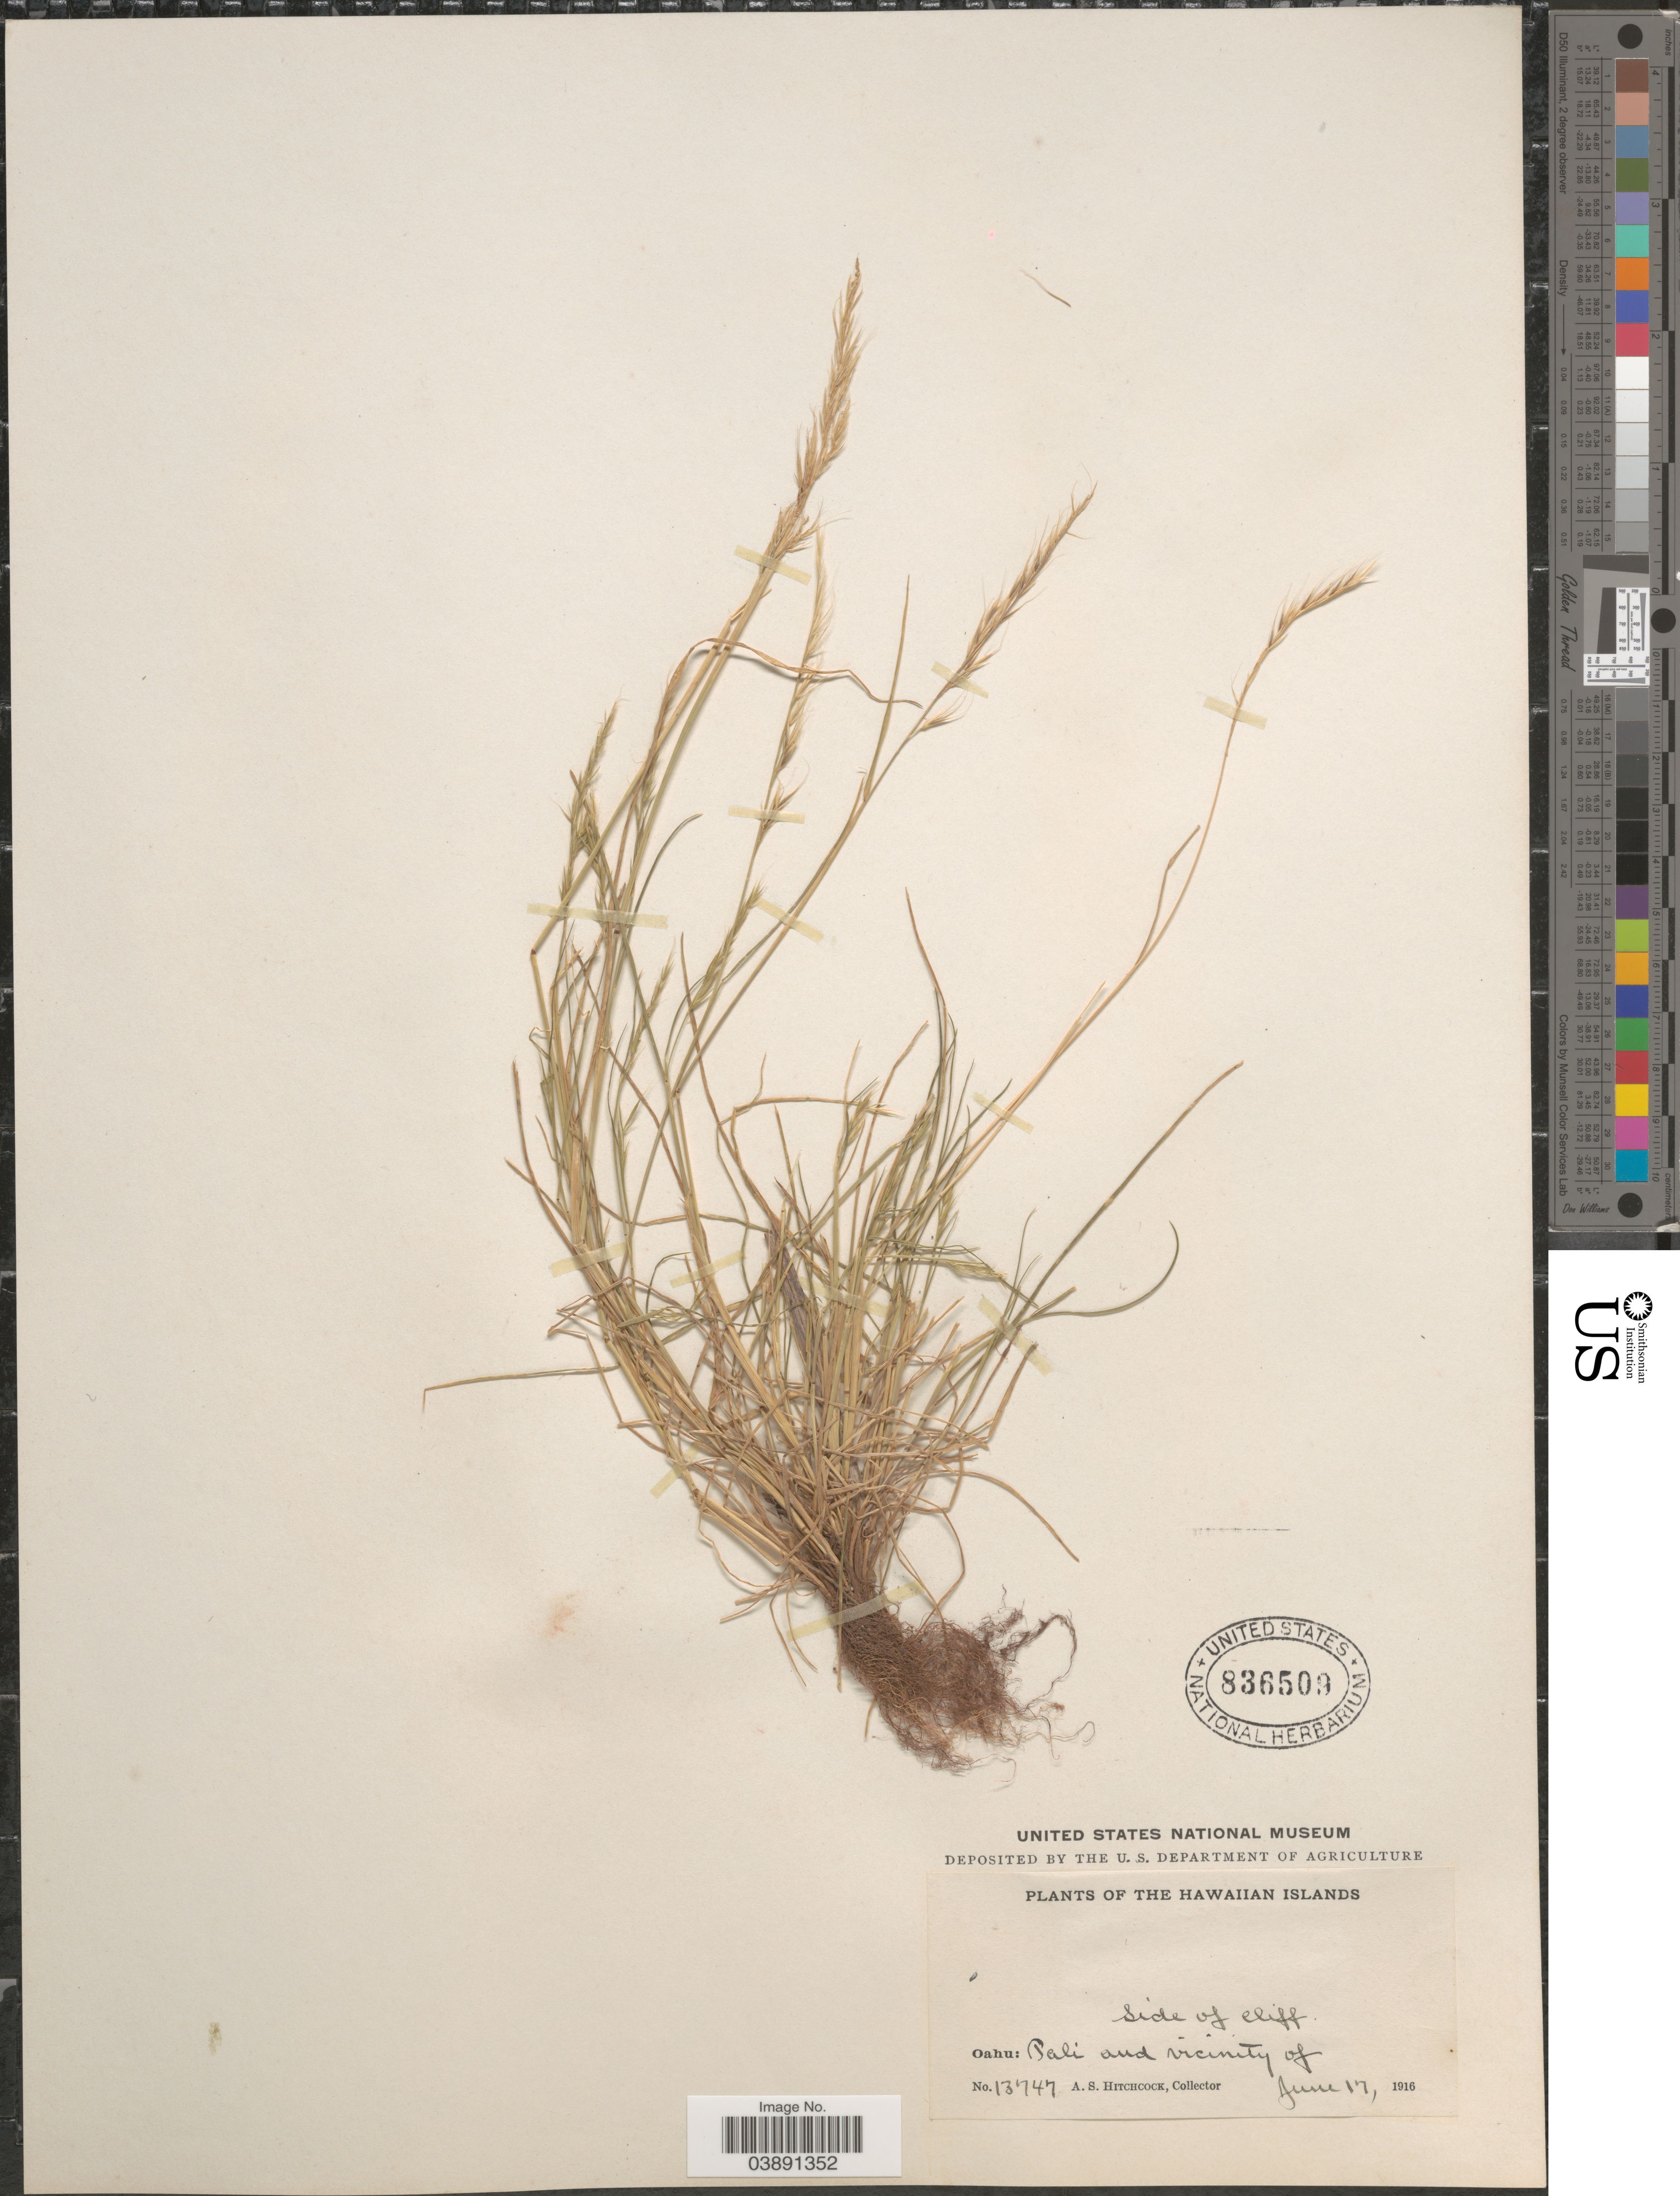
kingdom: Plantae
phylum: Tracheophyta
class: Liliopsida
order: Poales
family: Poaceae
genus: Festuca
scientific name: Festuca bromoides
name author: L.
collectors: A. S. Hitchcock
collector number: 13747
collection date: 1916-06-17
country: United States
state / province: Hawaii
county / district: Honolulu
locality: The Hawaiian Islands. Oahu: Pali and vicinity of.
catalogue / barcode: US 836509